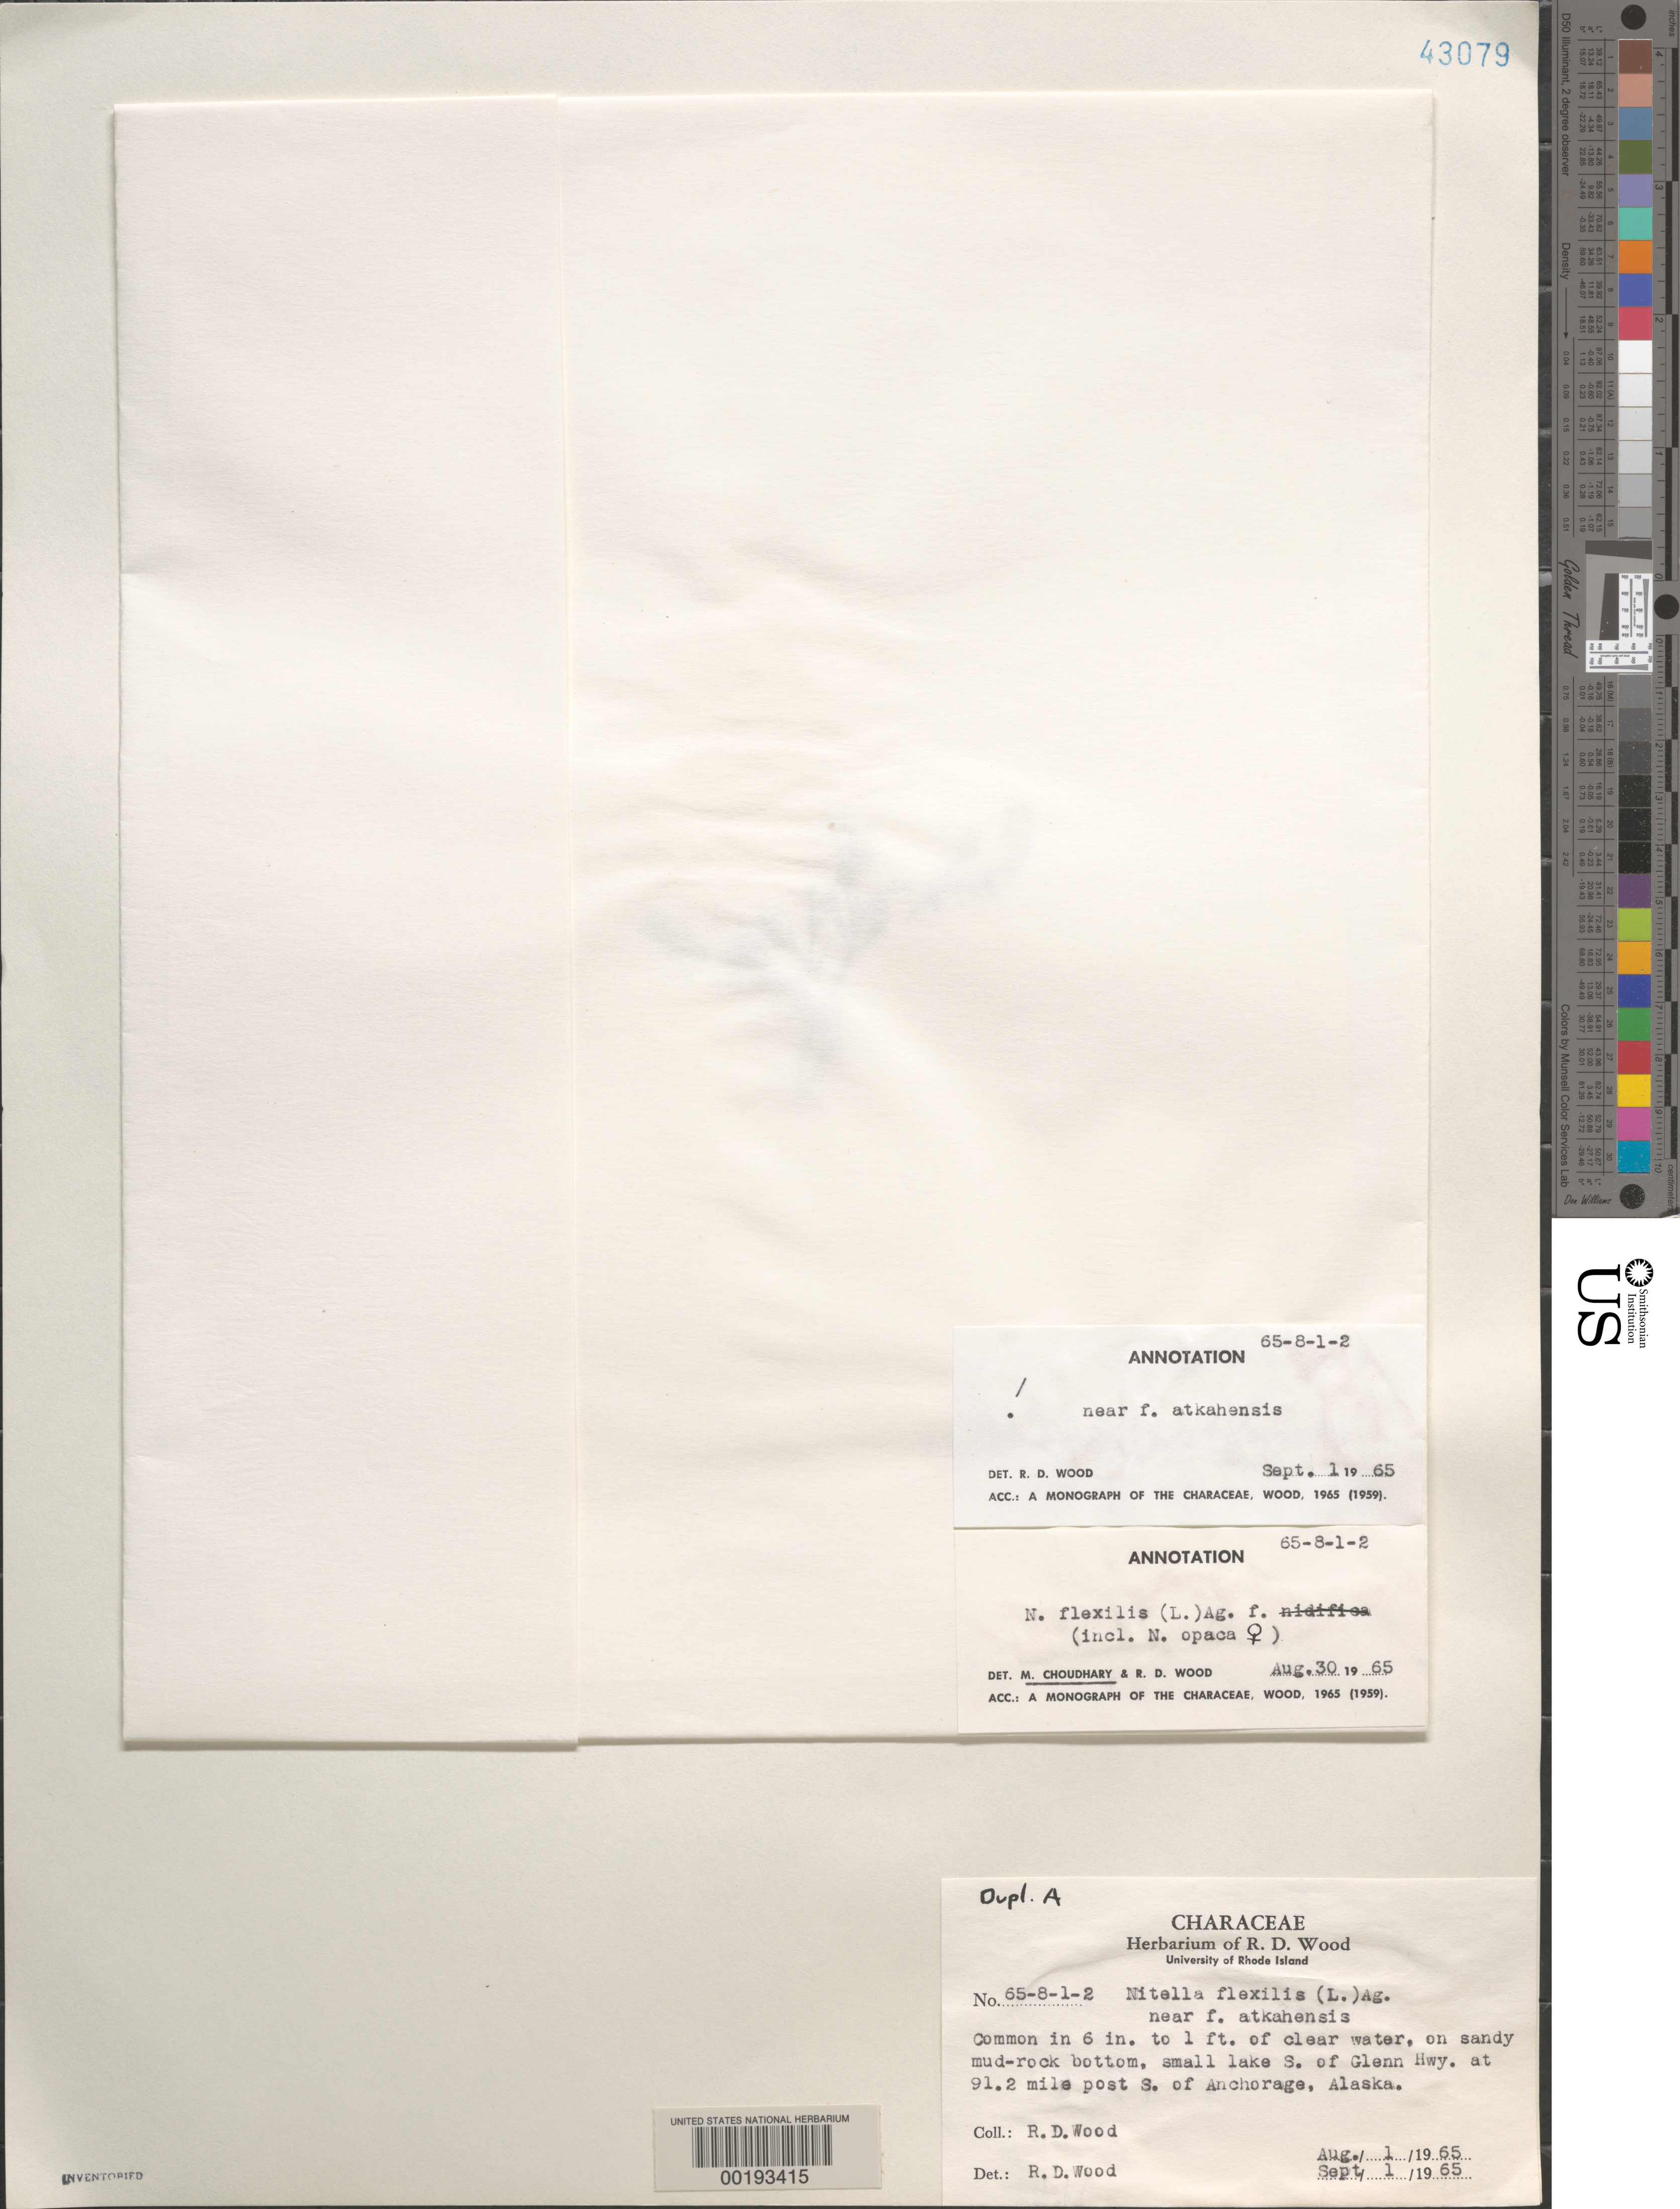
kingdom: Plantae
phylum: Charophyta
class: Charophyceae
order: Charales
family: Characeae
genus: Nitella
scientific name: Nitella flexilis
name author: (L.) C. Agardh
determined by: Wood, R. D.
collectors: R. Wood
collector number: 65-8-1-2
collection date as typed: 01 Aug 1965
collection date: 1965-08-01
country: United States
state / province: Alaska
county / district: Anchorage Division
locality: South of Glenn Highway, milepost 91.2, south of Anchorage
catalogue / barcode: US 43079